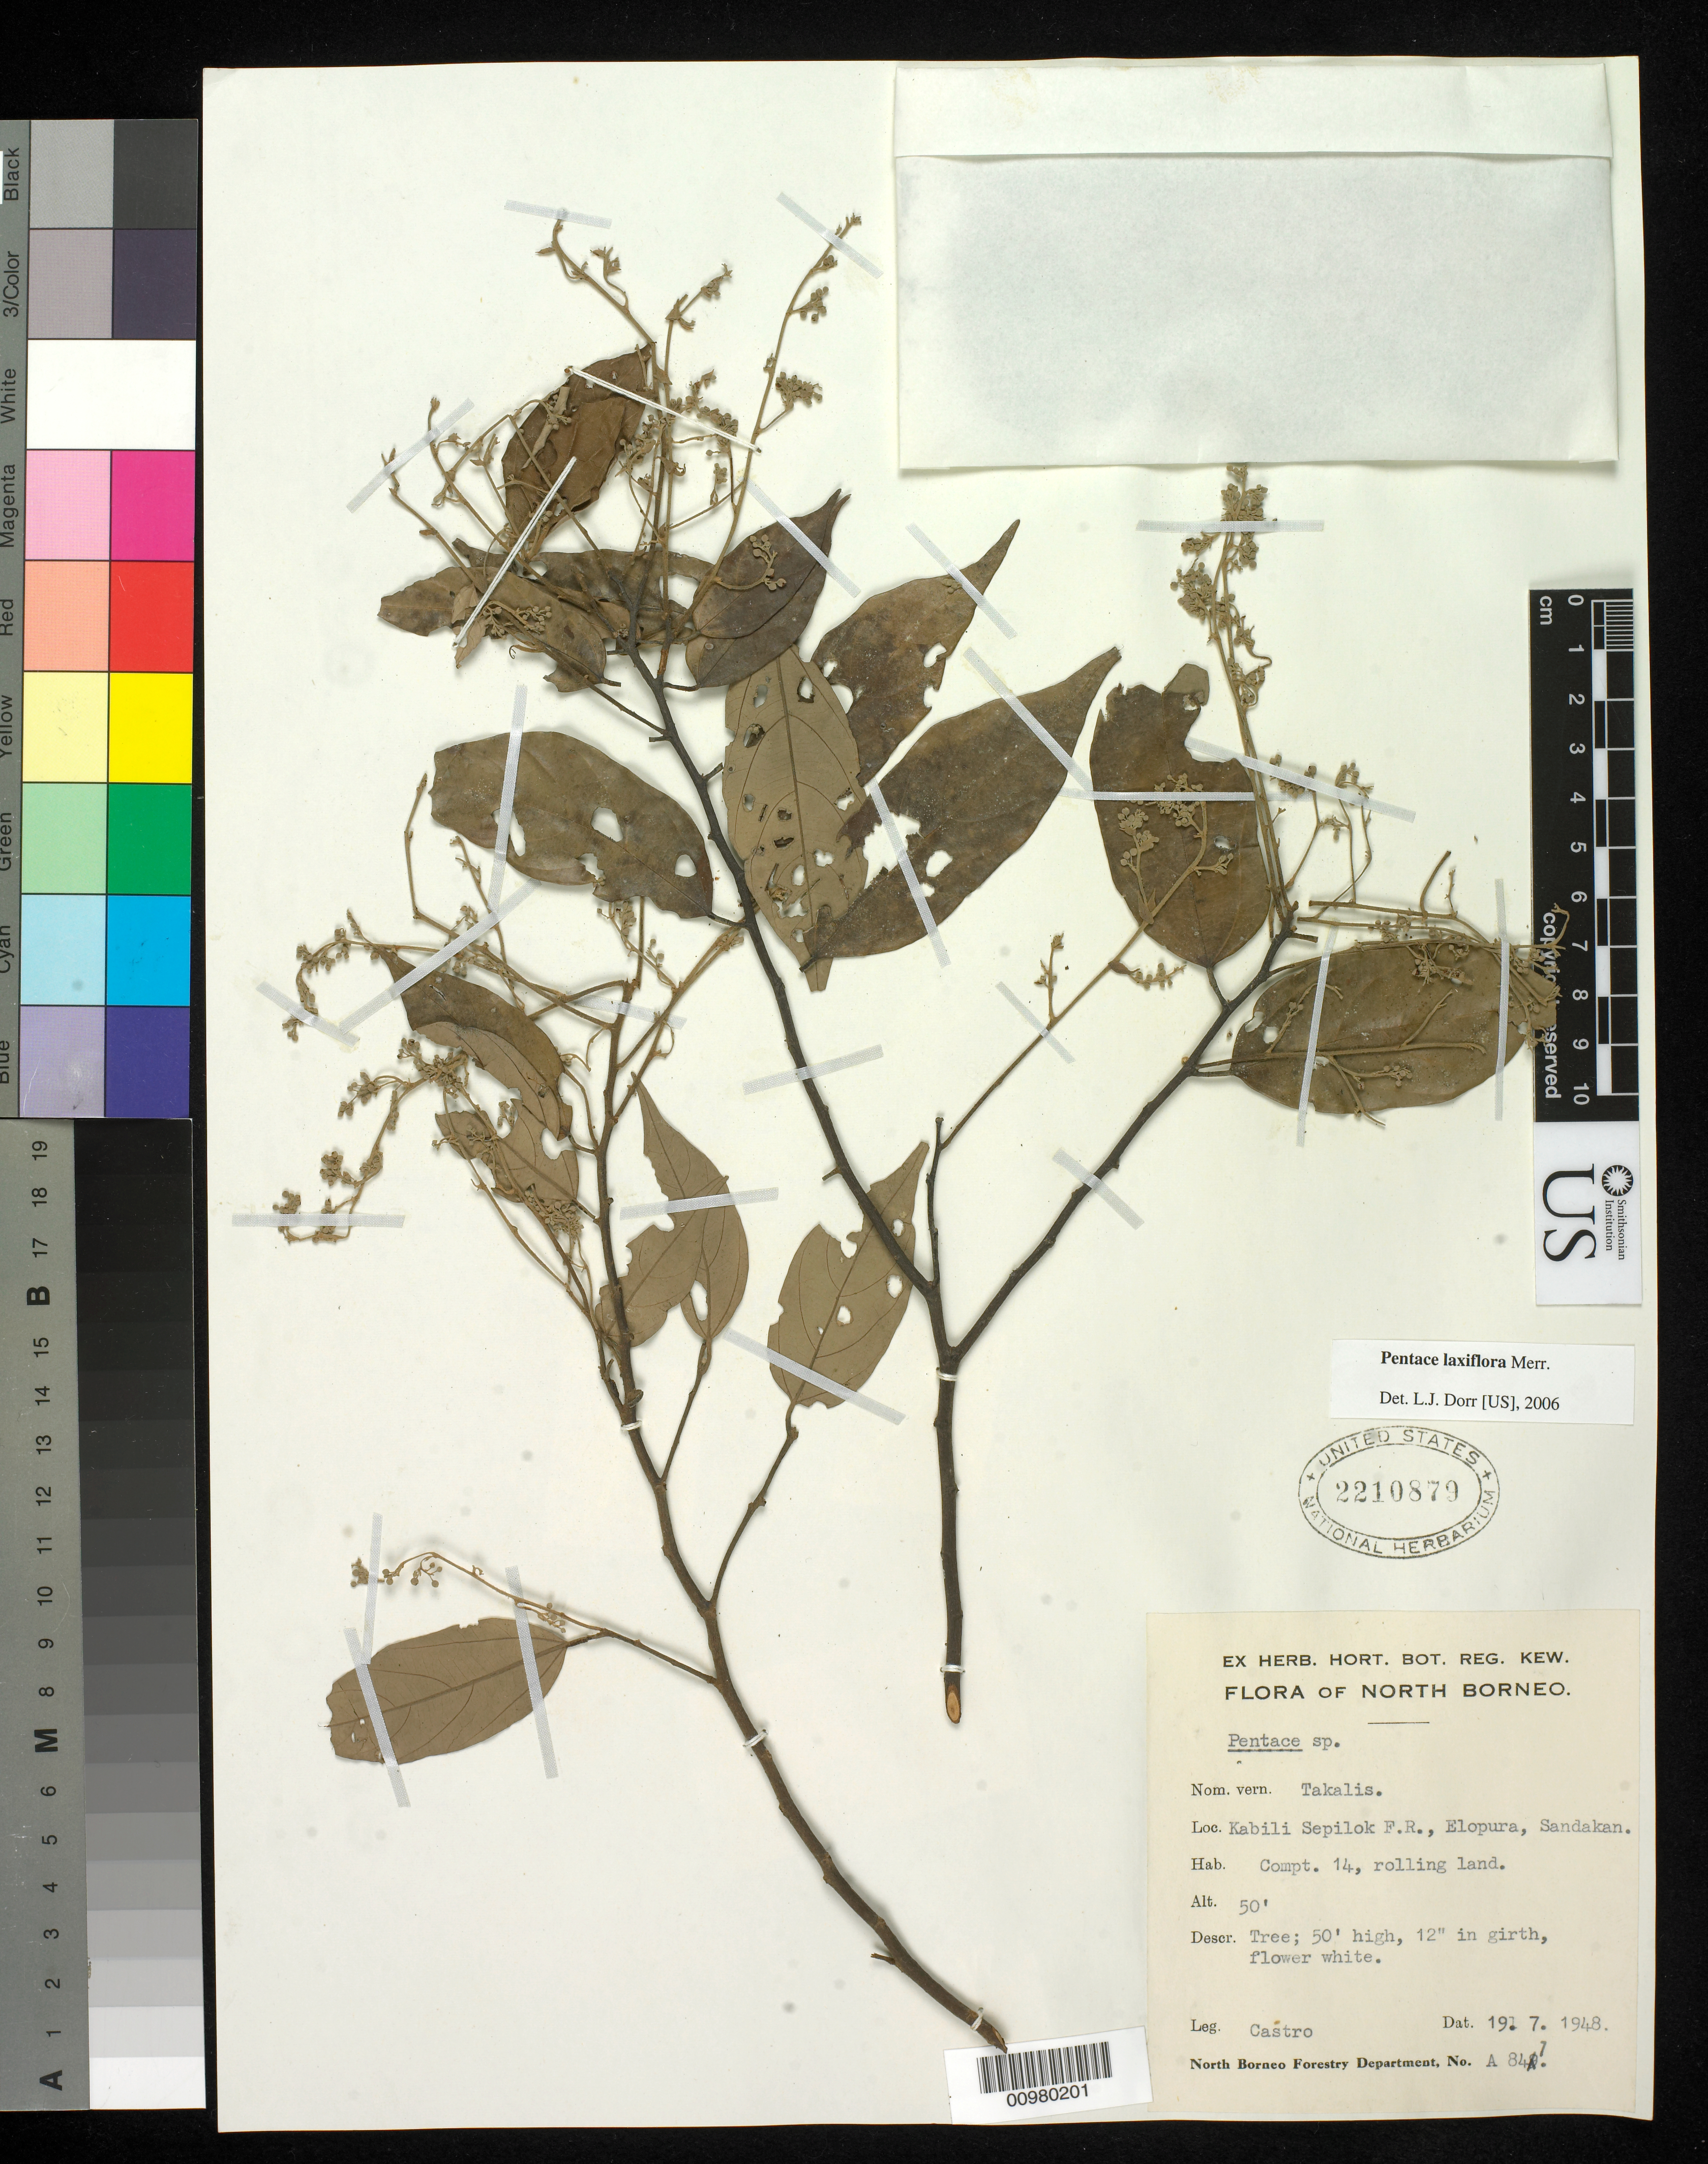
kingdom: Plantae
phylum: Tracheophyta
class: Magnoliopsida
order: Malvales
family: Malvaceae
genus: Pentace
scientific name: Pentace laxiflora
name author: Merr.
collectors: -. Castro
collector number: A 847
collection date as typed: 19 Jul 1948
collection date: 1948-07-19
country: Malaysia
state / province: Sabah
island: Borneo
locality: Kabili Sepilok F.R., Elopura, Sandakan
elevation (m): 15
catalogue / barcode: US 2210879